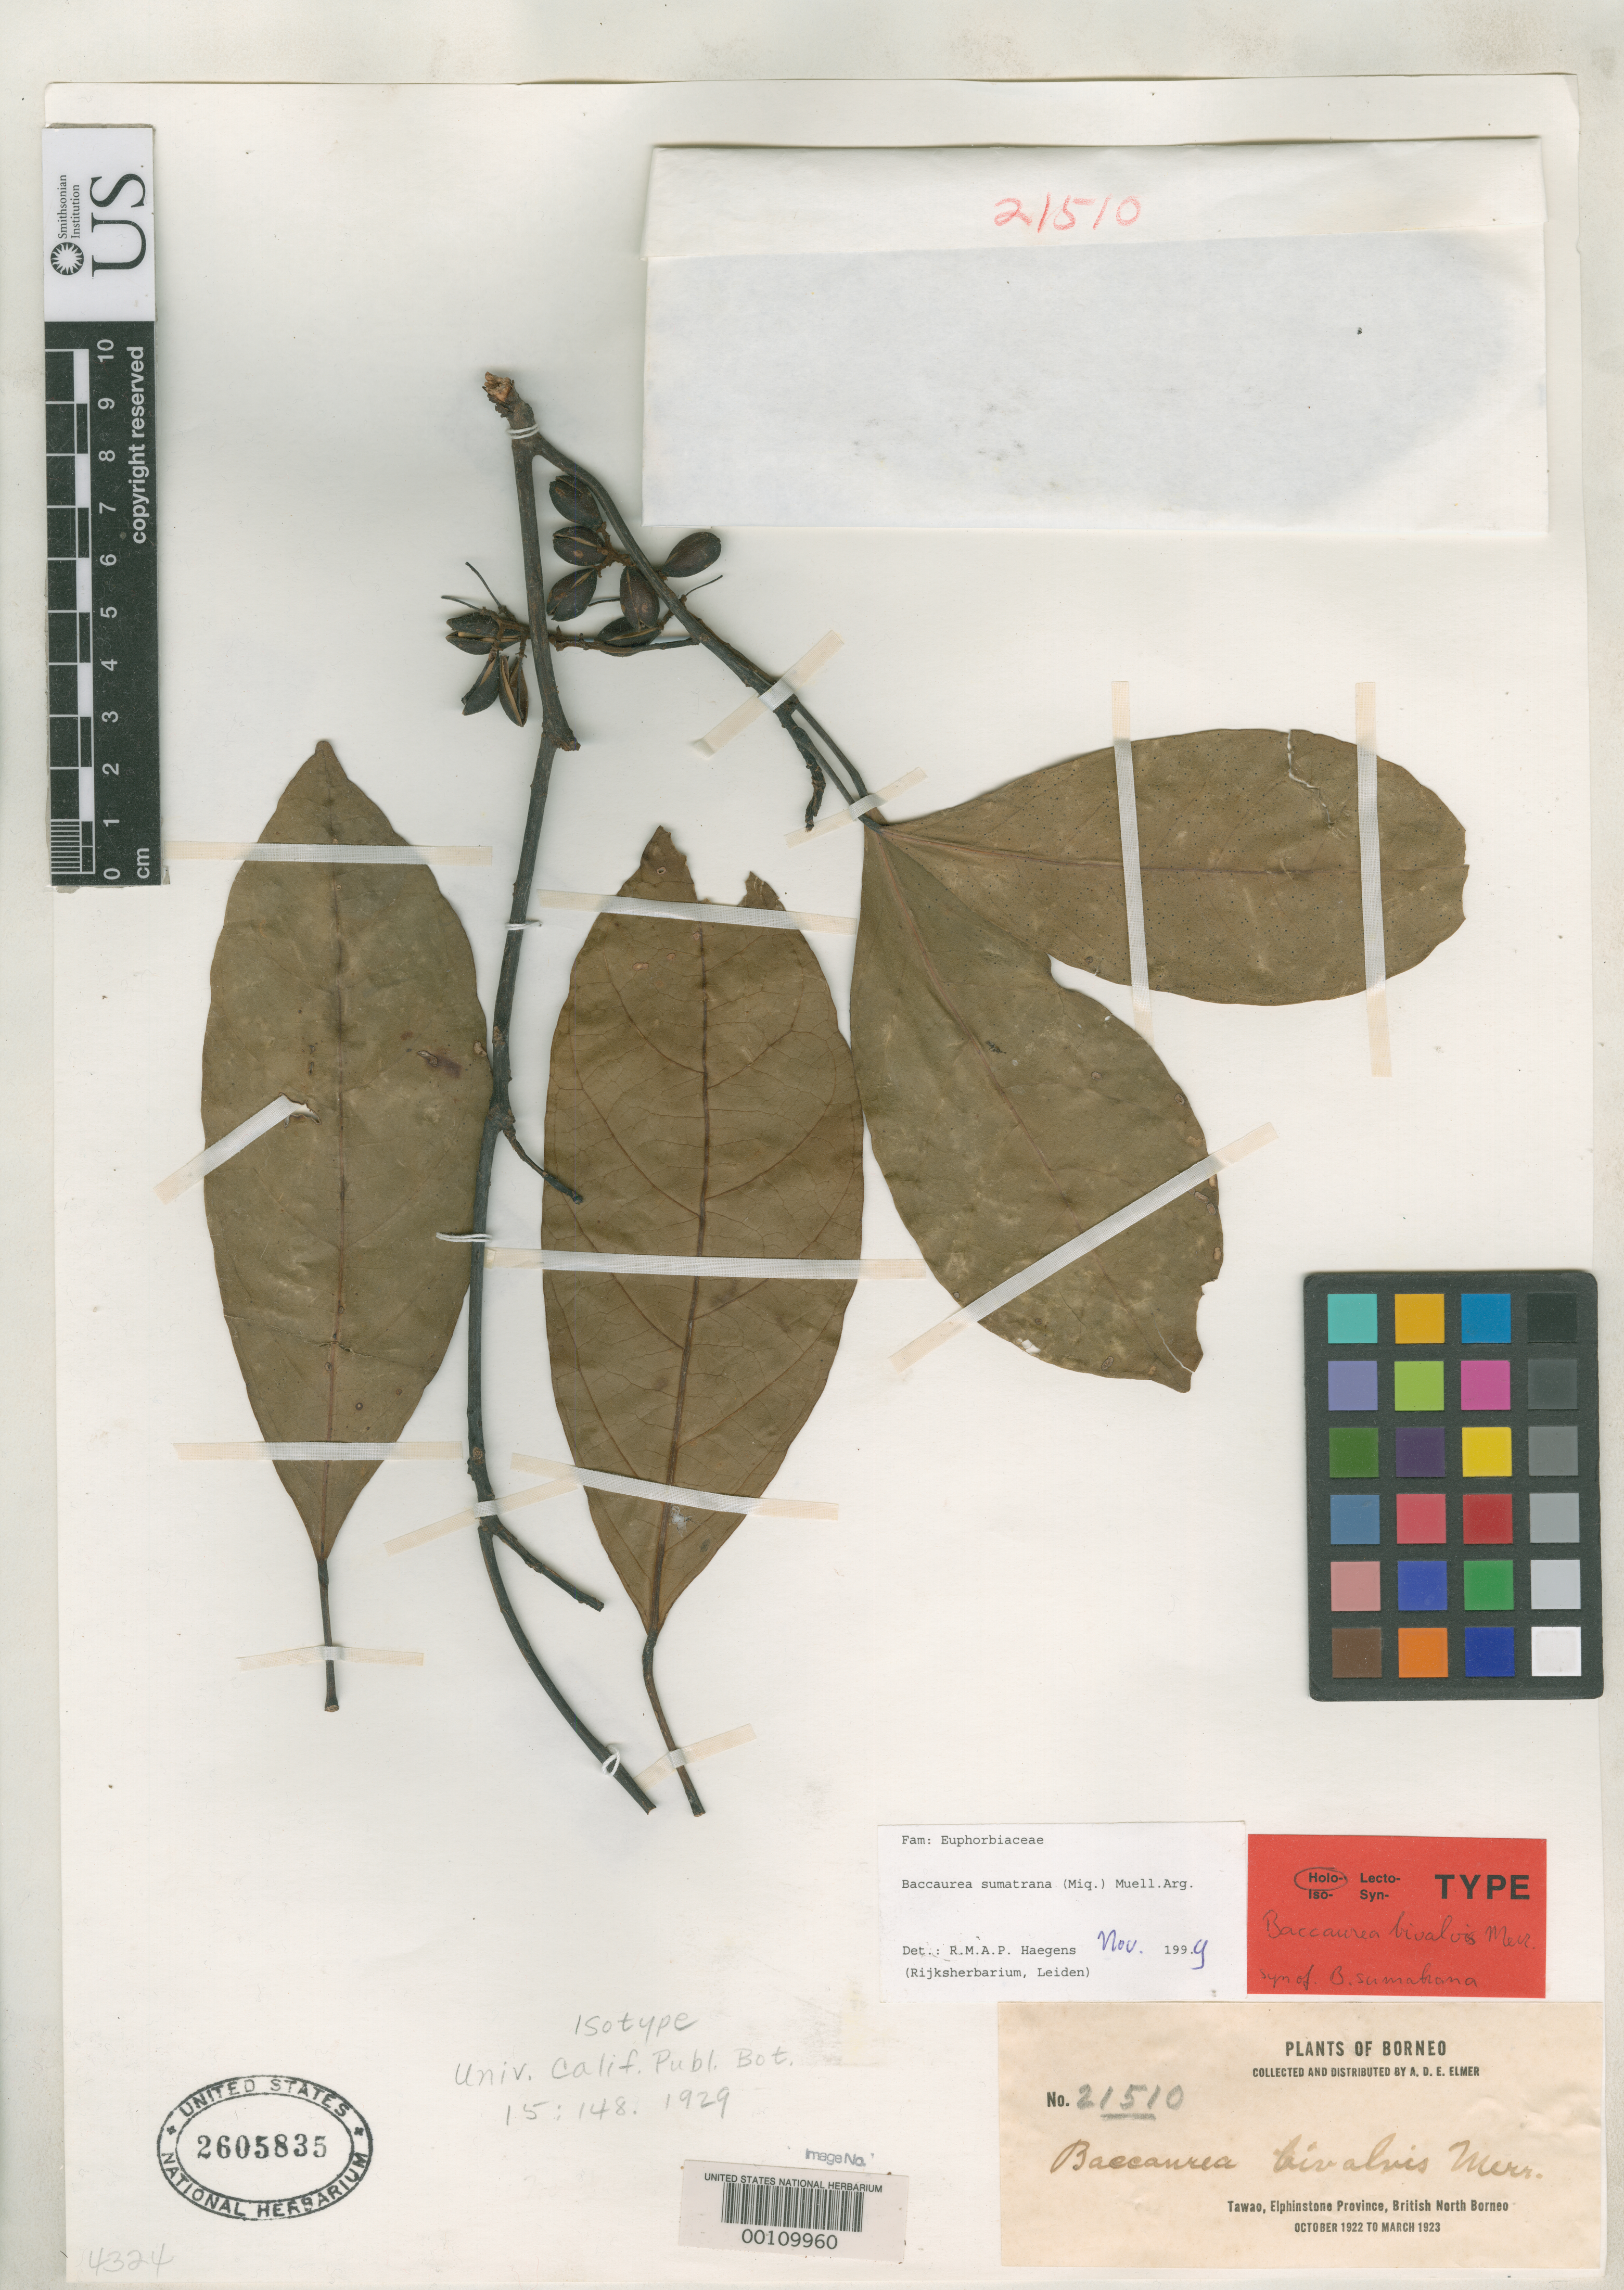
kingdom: Plantae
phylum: Tracheophyta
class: Magnoliopsida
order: Malpighiales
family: Phyllanthaceae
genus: Baccaurea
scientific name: Baccaurea bivalvis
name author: Merr.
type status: Isotype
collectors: A. D. E. Elmer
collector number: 21510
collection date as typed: Oct 1922 to -- Mar 1923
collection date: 1922-10/1923-03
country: Malaysia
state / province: Sabah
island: Borneo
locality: Elphinstone province, Tawao.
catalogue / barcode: US 2605835